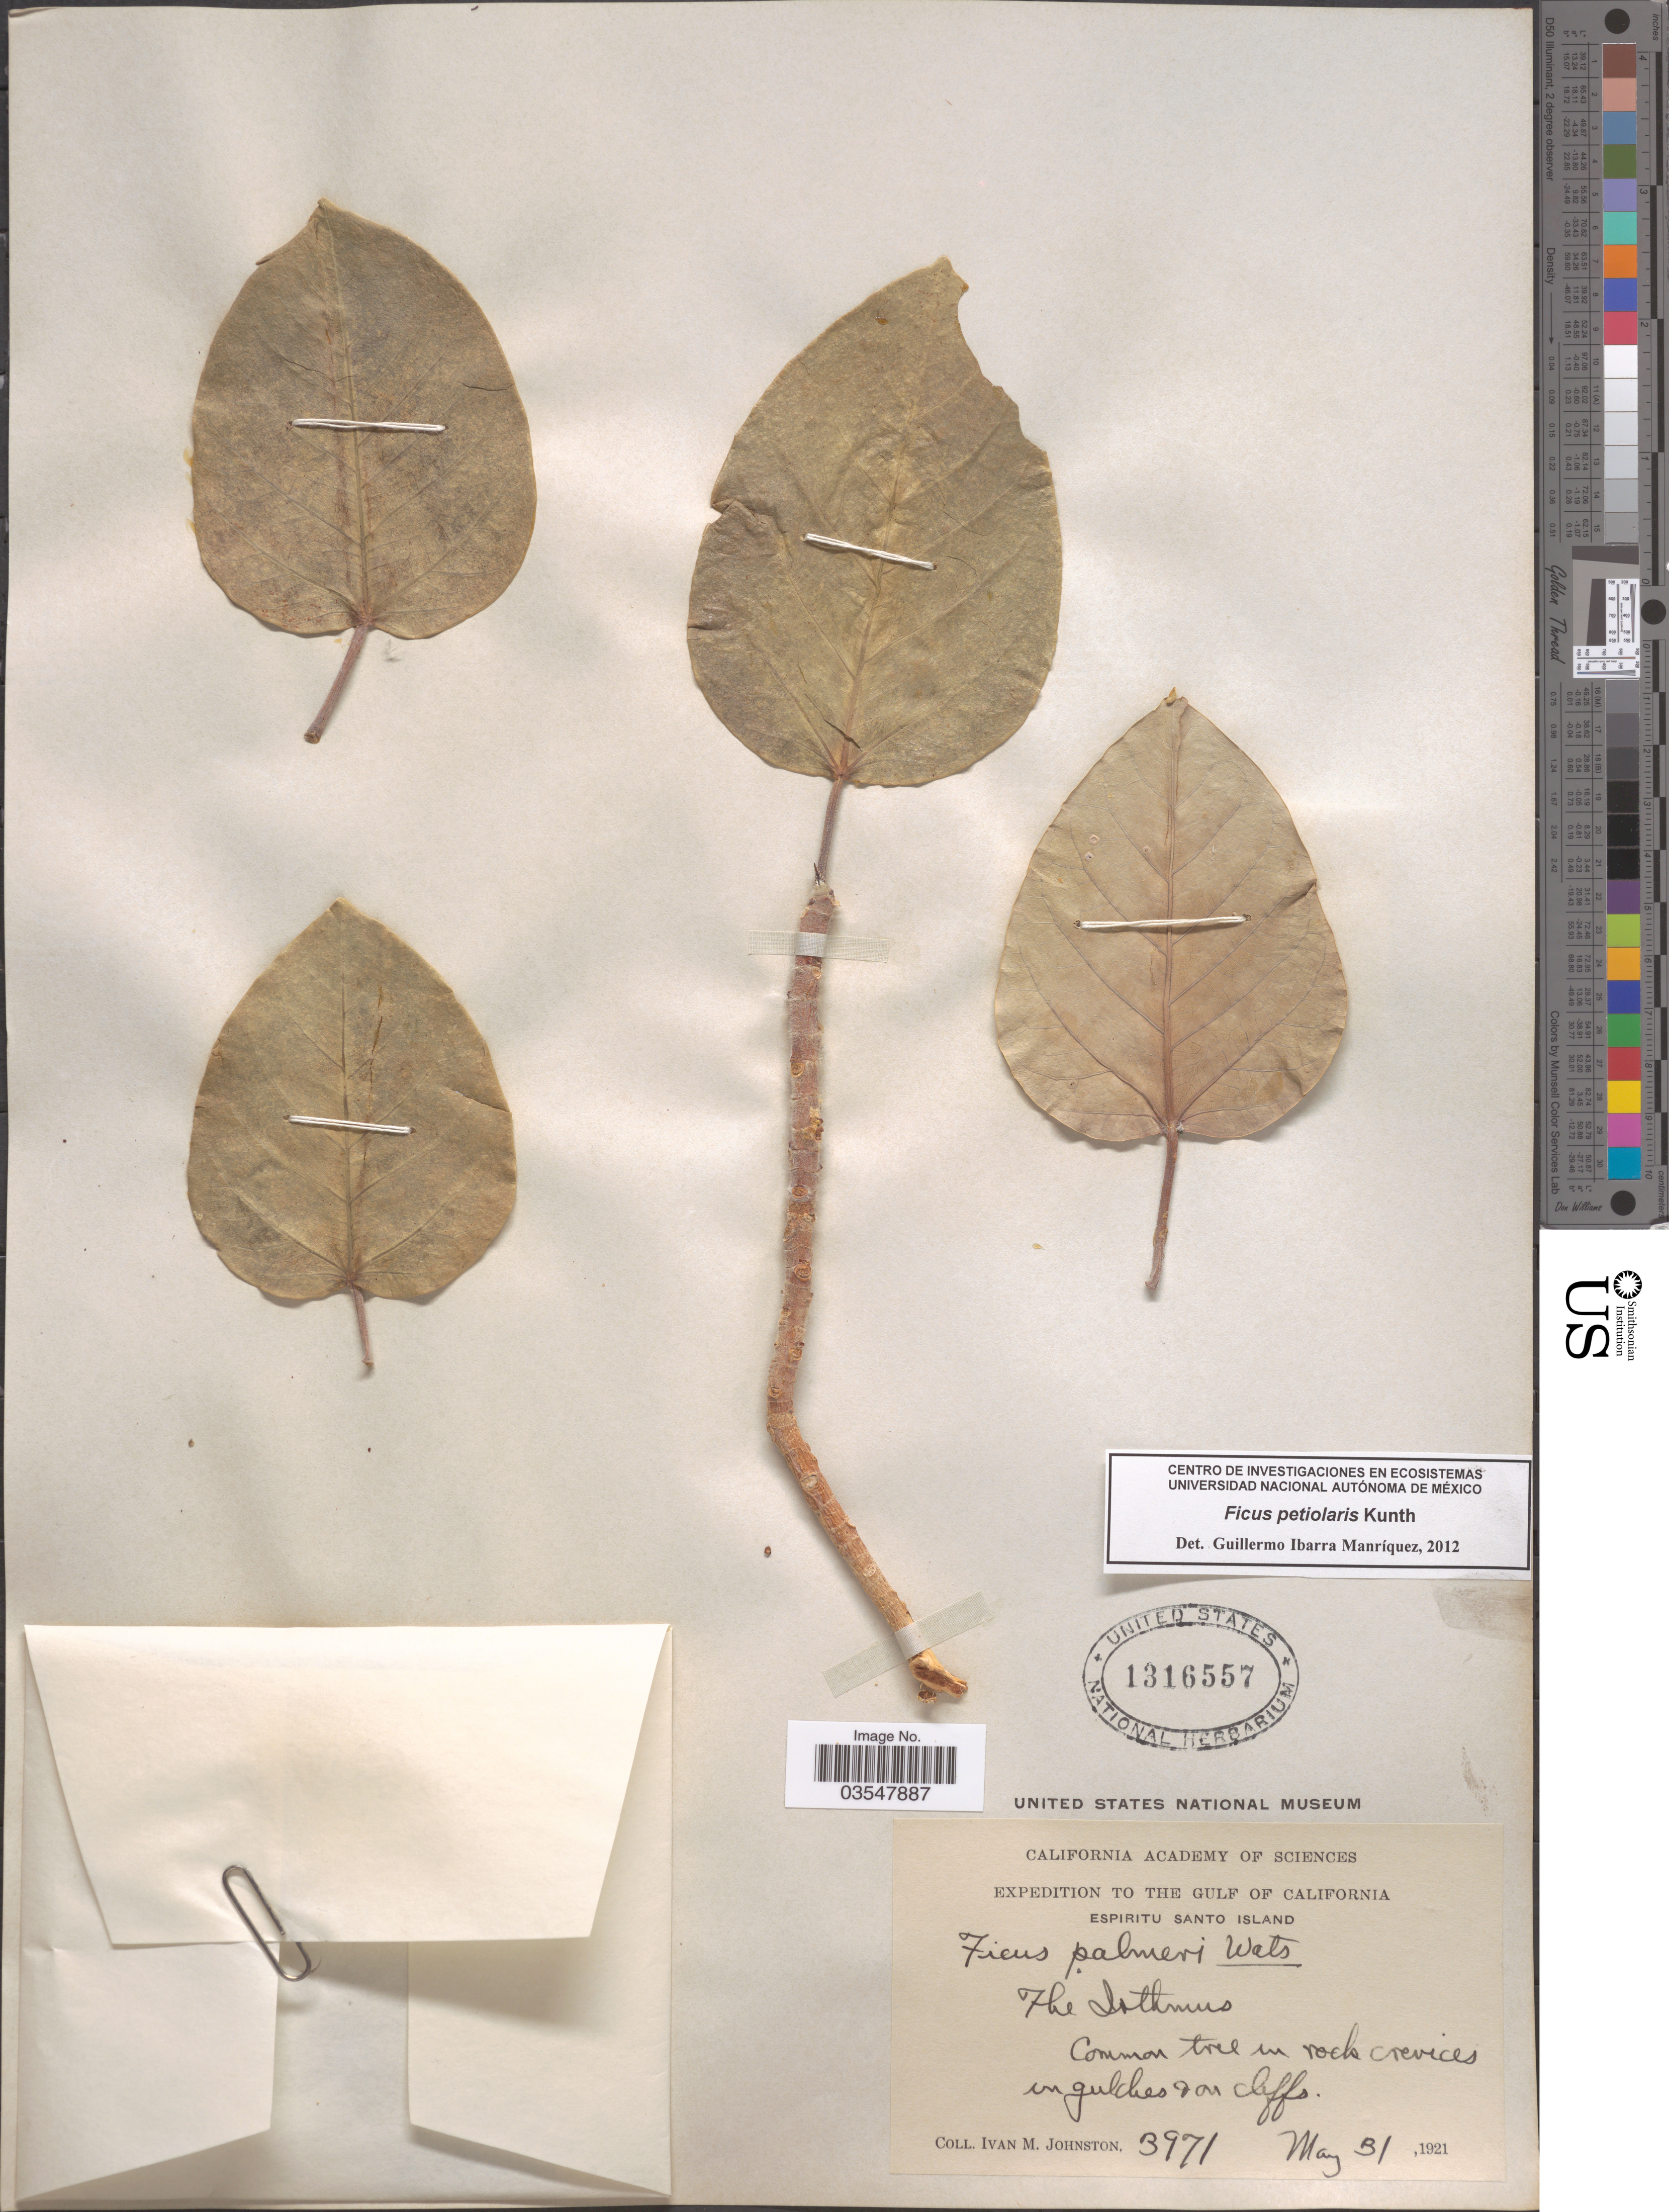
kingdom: Plantae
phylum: Tracheophyta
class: Magnoliopsida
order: Rosales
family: Moraceae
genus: Ficus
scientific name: Ficus petiolaris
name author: Kunth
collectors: I.M. Johnston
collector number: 3971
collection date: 1921-05-31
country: Mexico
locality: The Gulf of California. Espiritu Santo Island. The Isthmus.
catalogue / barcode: US 1316557